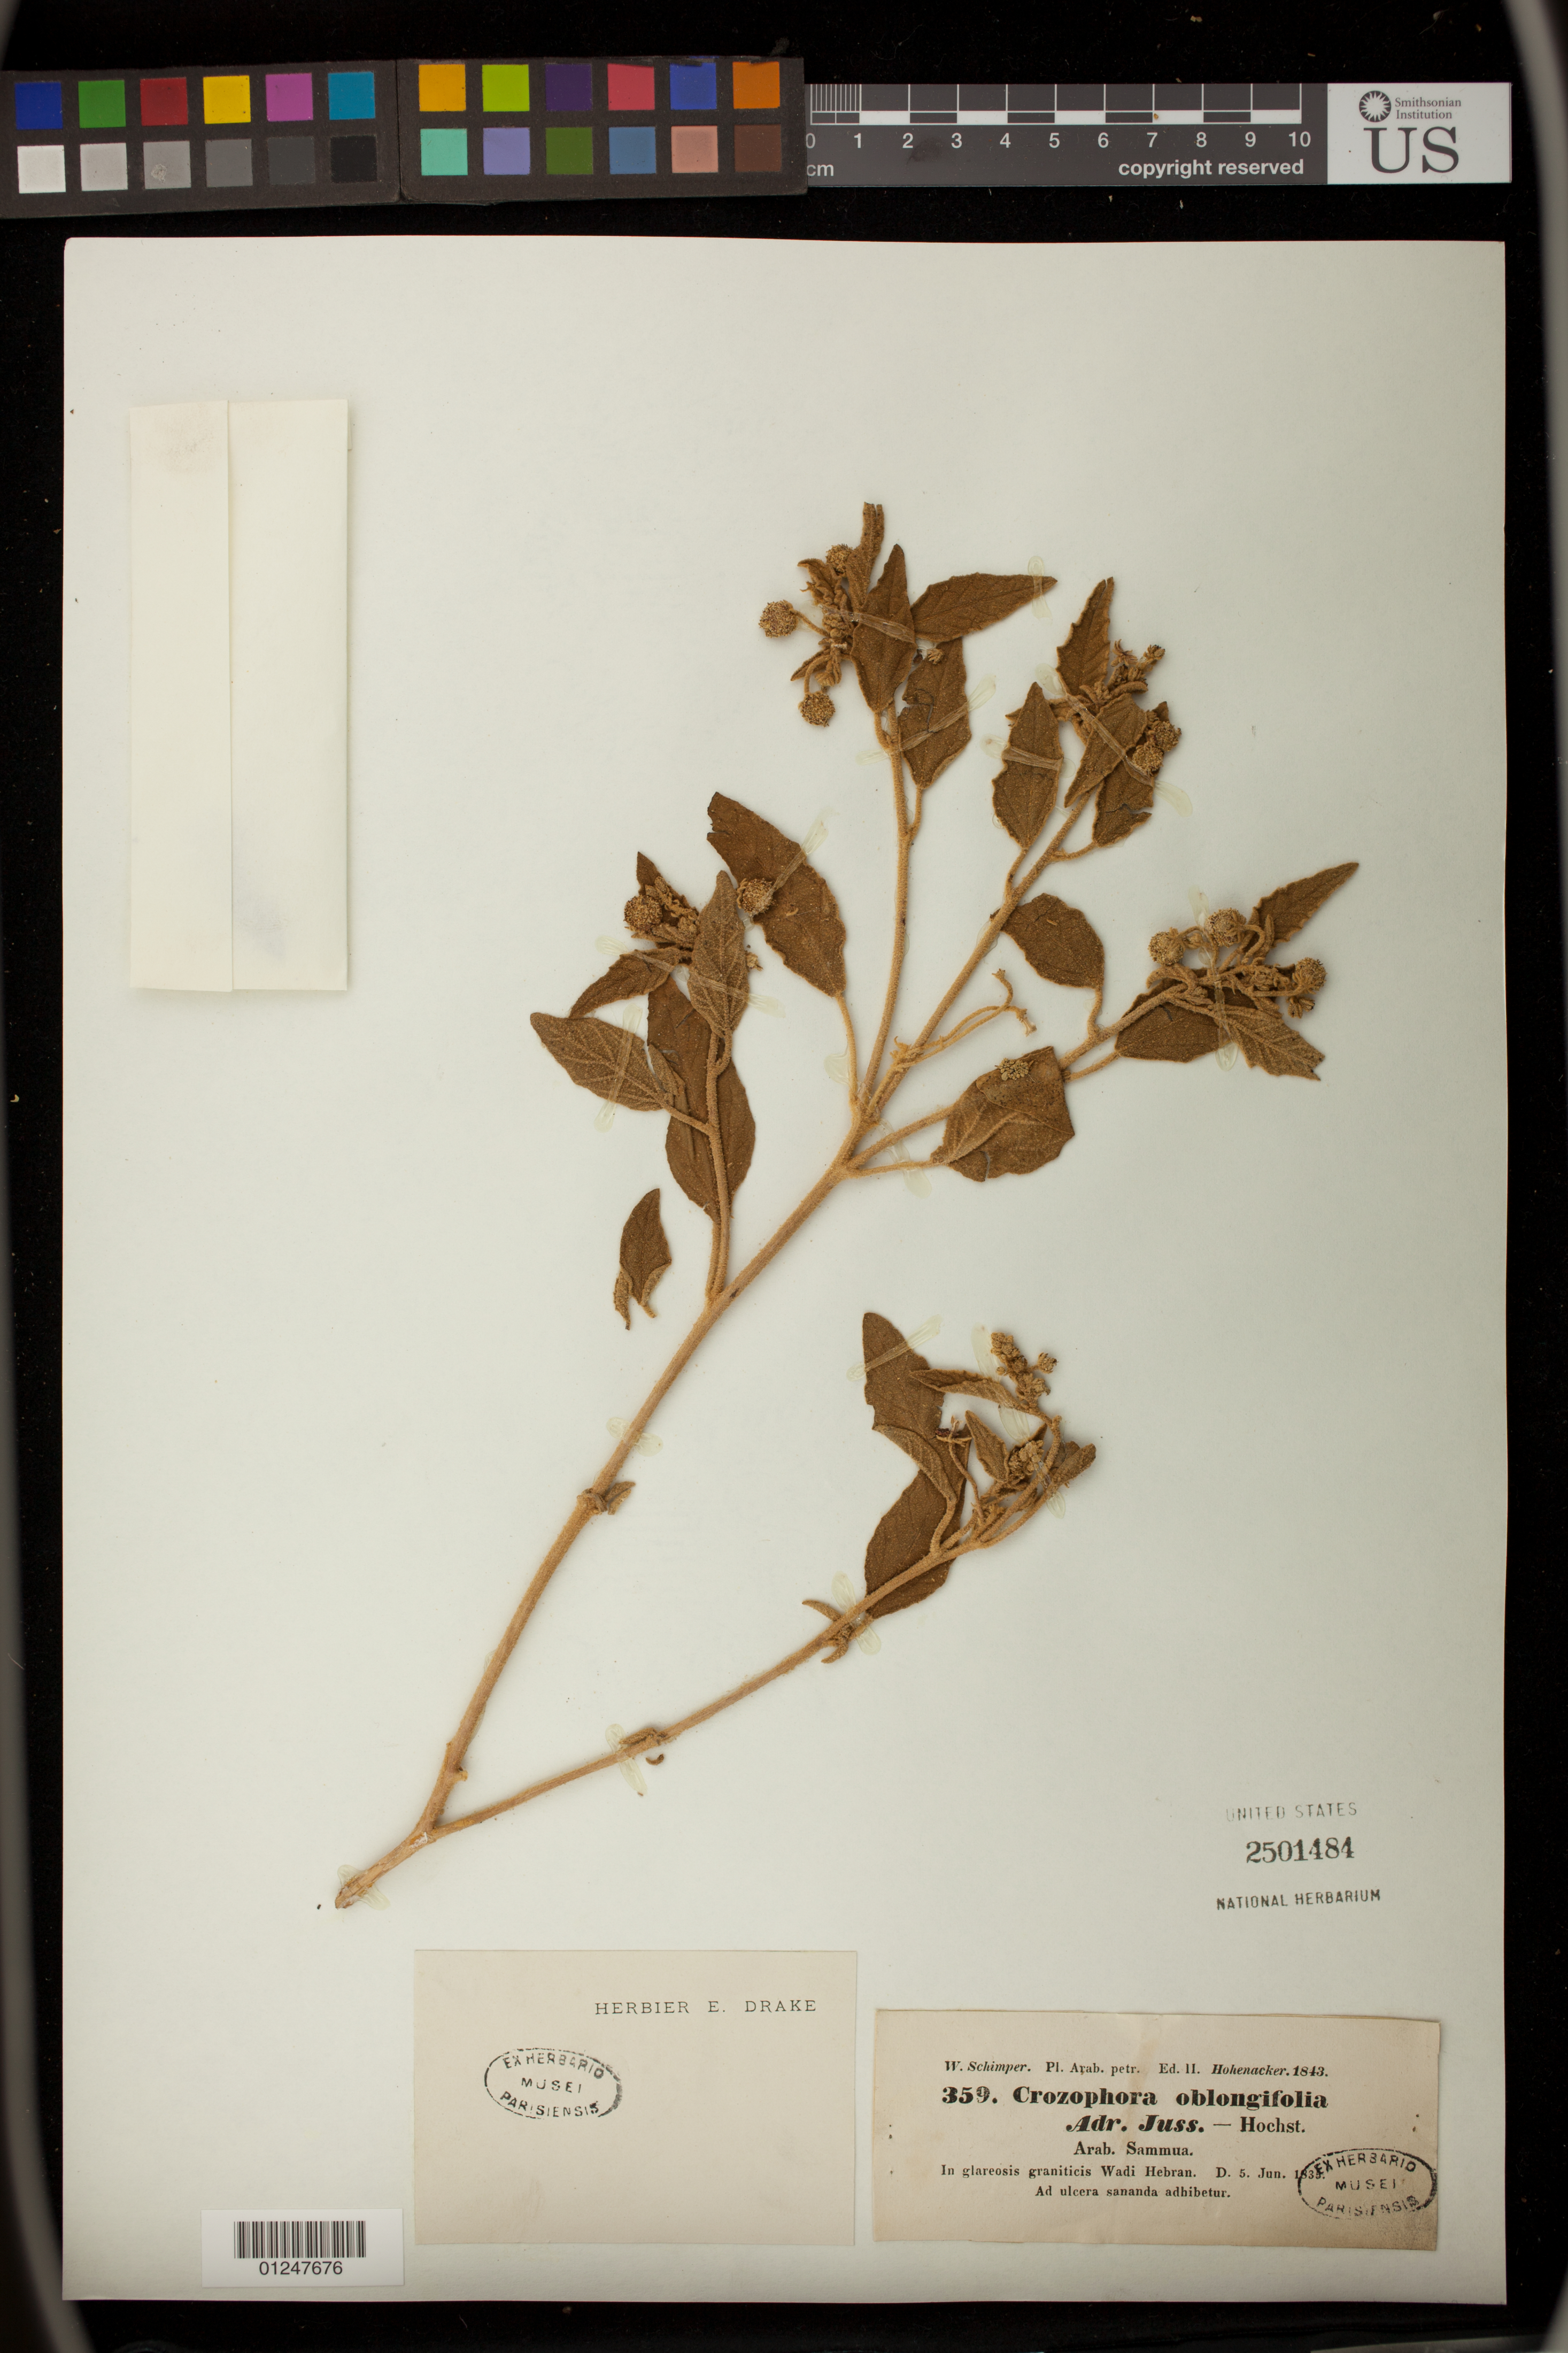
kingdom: Plantae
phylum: Tracheophyta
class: Magnoliopsida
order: Malpighiales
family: Euphorbiaceae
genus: Chrozophora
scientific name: Chrozophora oblongifolia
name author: (Delile) A. Juss.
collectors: W. Schimper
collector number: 359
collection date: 1835-06-05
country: Egypt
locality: Wadi Hebran [Sinai]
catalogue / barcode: US 2501484